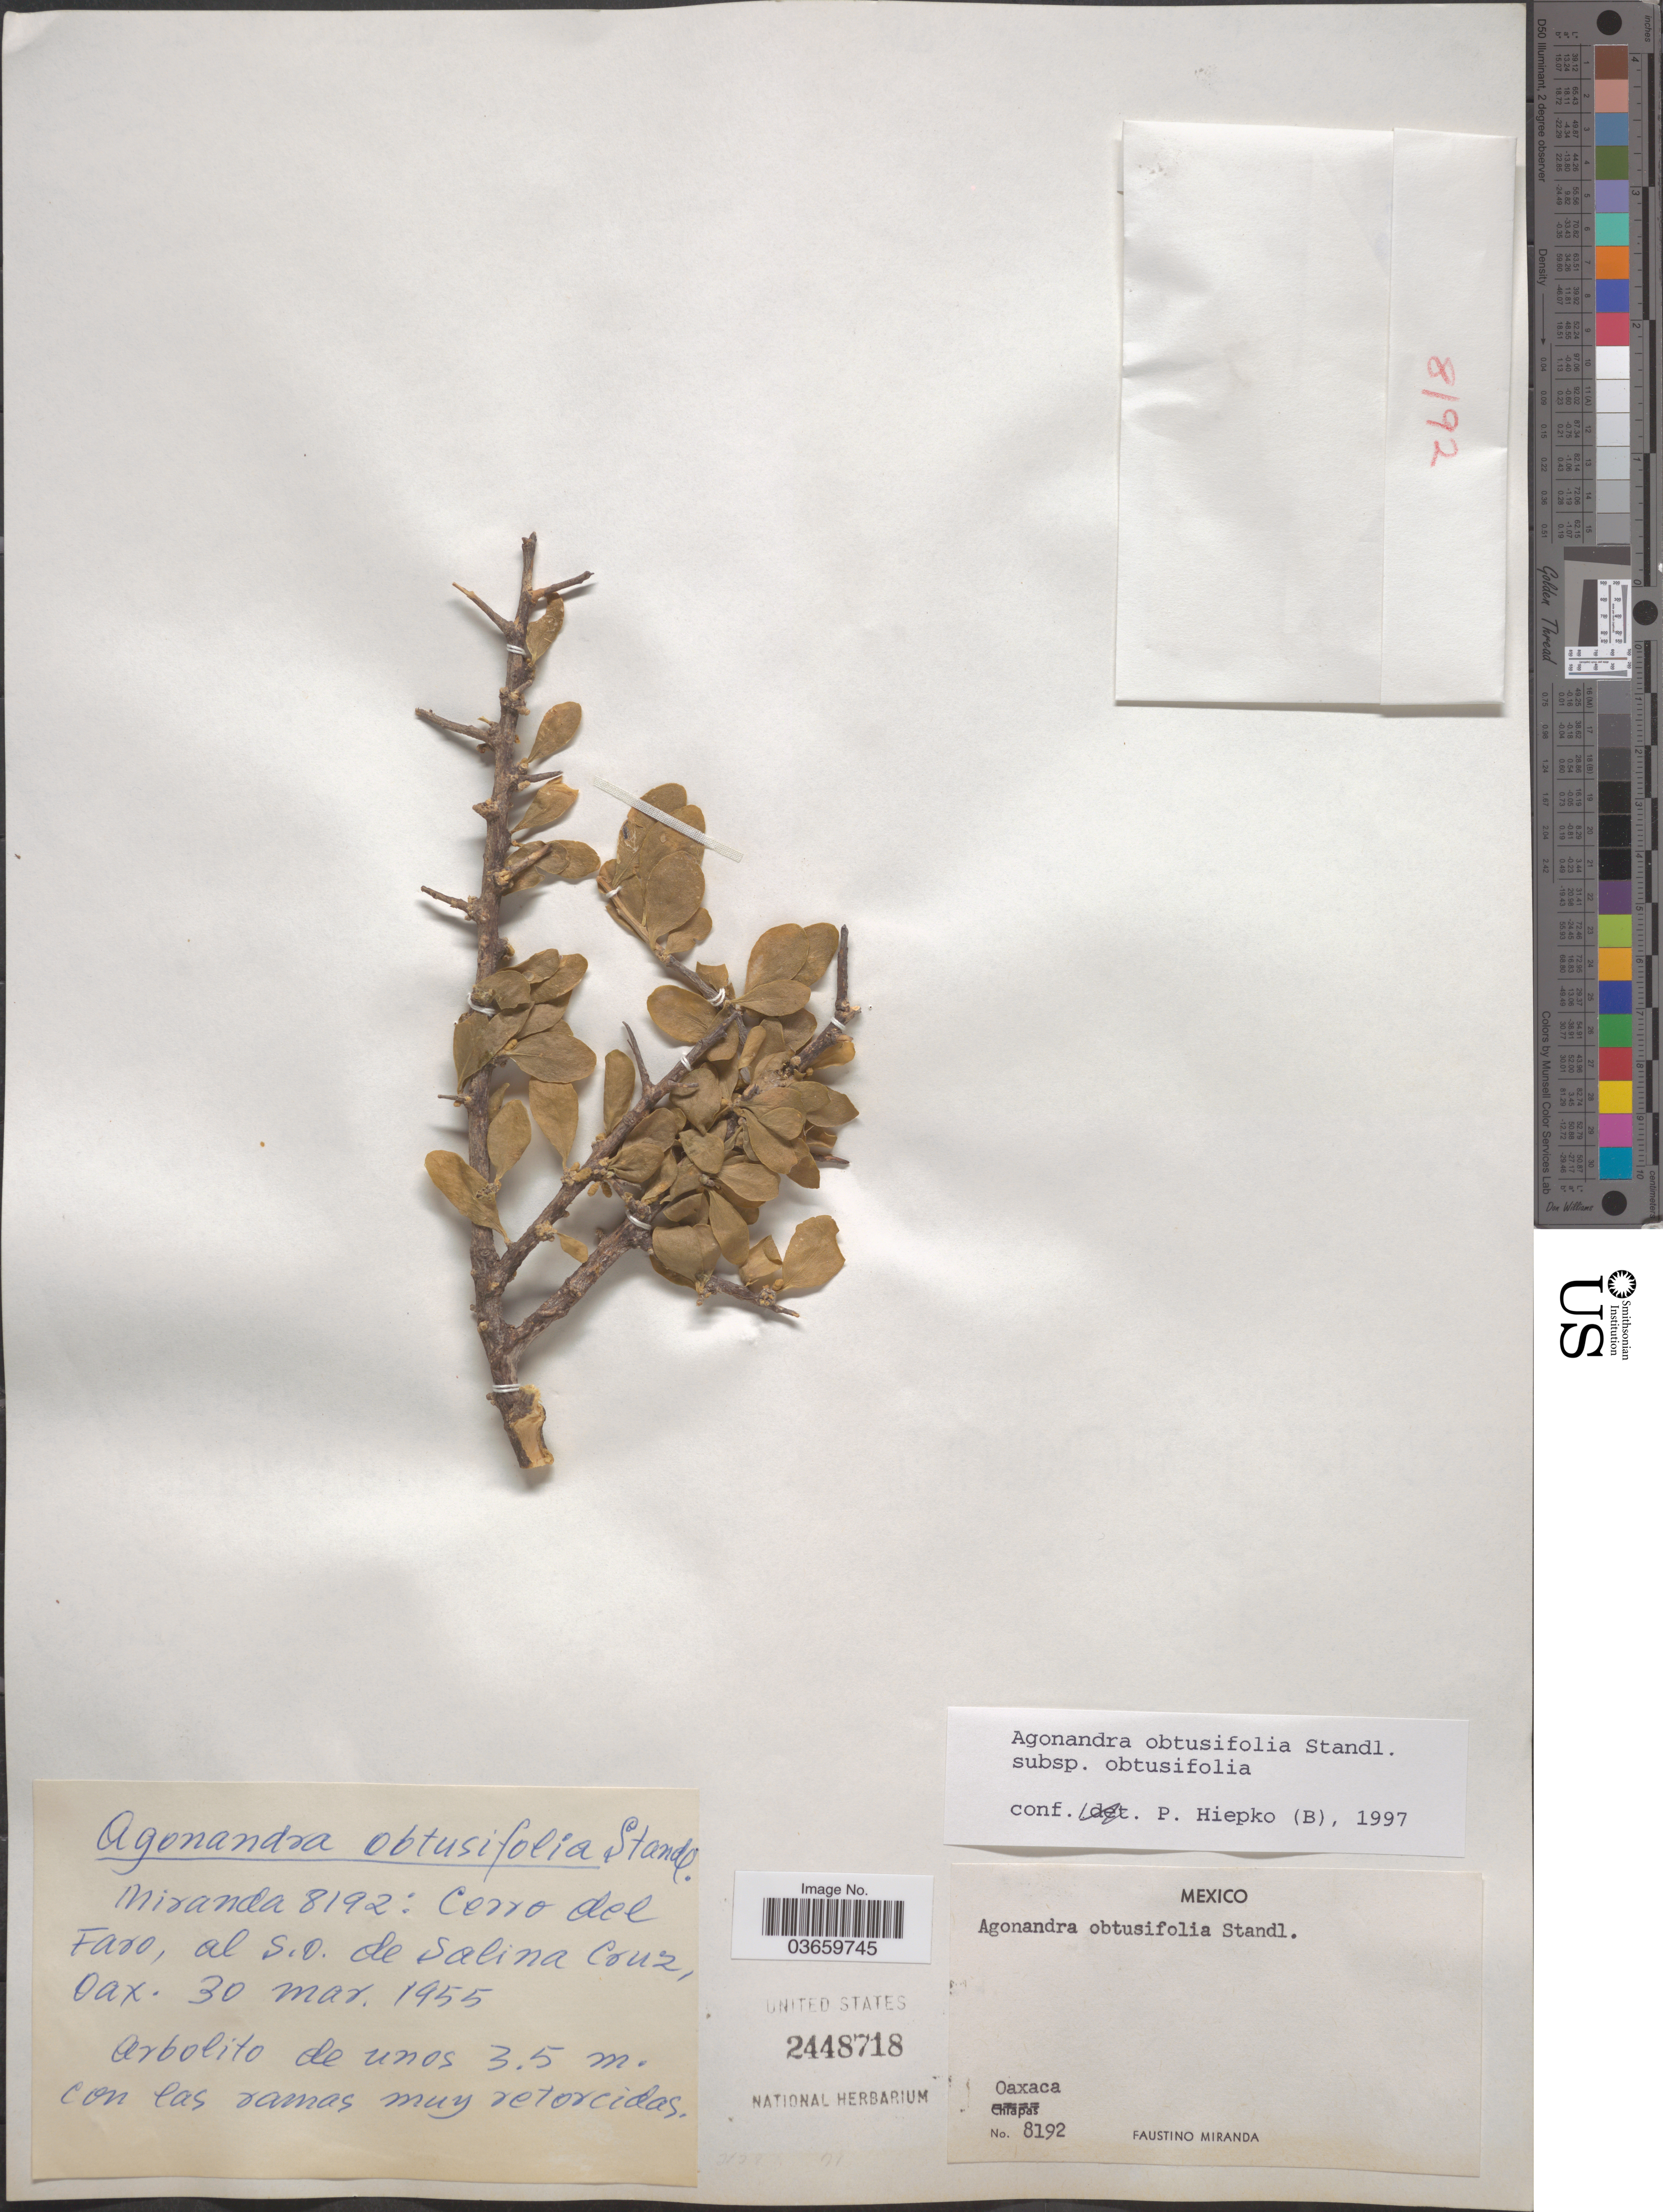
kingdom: Plantae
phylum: Tracheophyta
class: Magnoliopsida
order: Santalales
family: Opiliaceae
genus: Agonandra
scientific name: Agonandra obtusifolia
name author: Standl.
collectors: F. Miranda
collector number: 8192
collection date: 1955-03-30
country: Mexico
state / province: Oaxaca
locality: Cerro del Faro, al S.O. de Salina Cruz.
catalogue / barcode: US 2448718